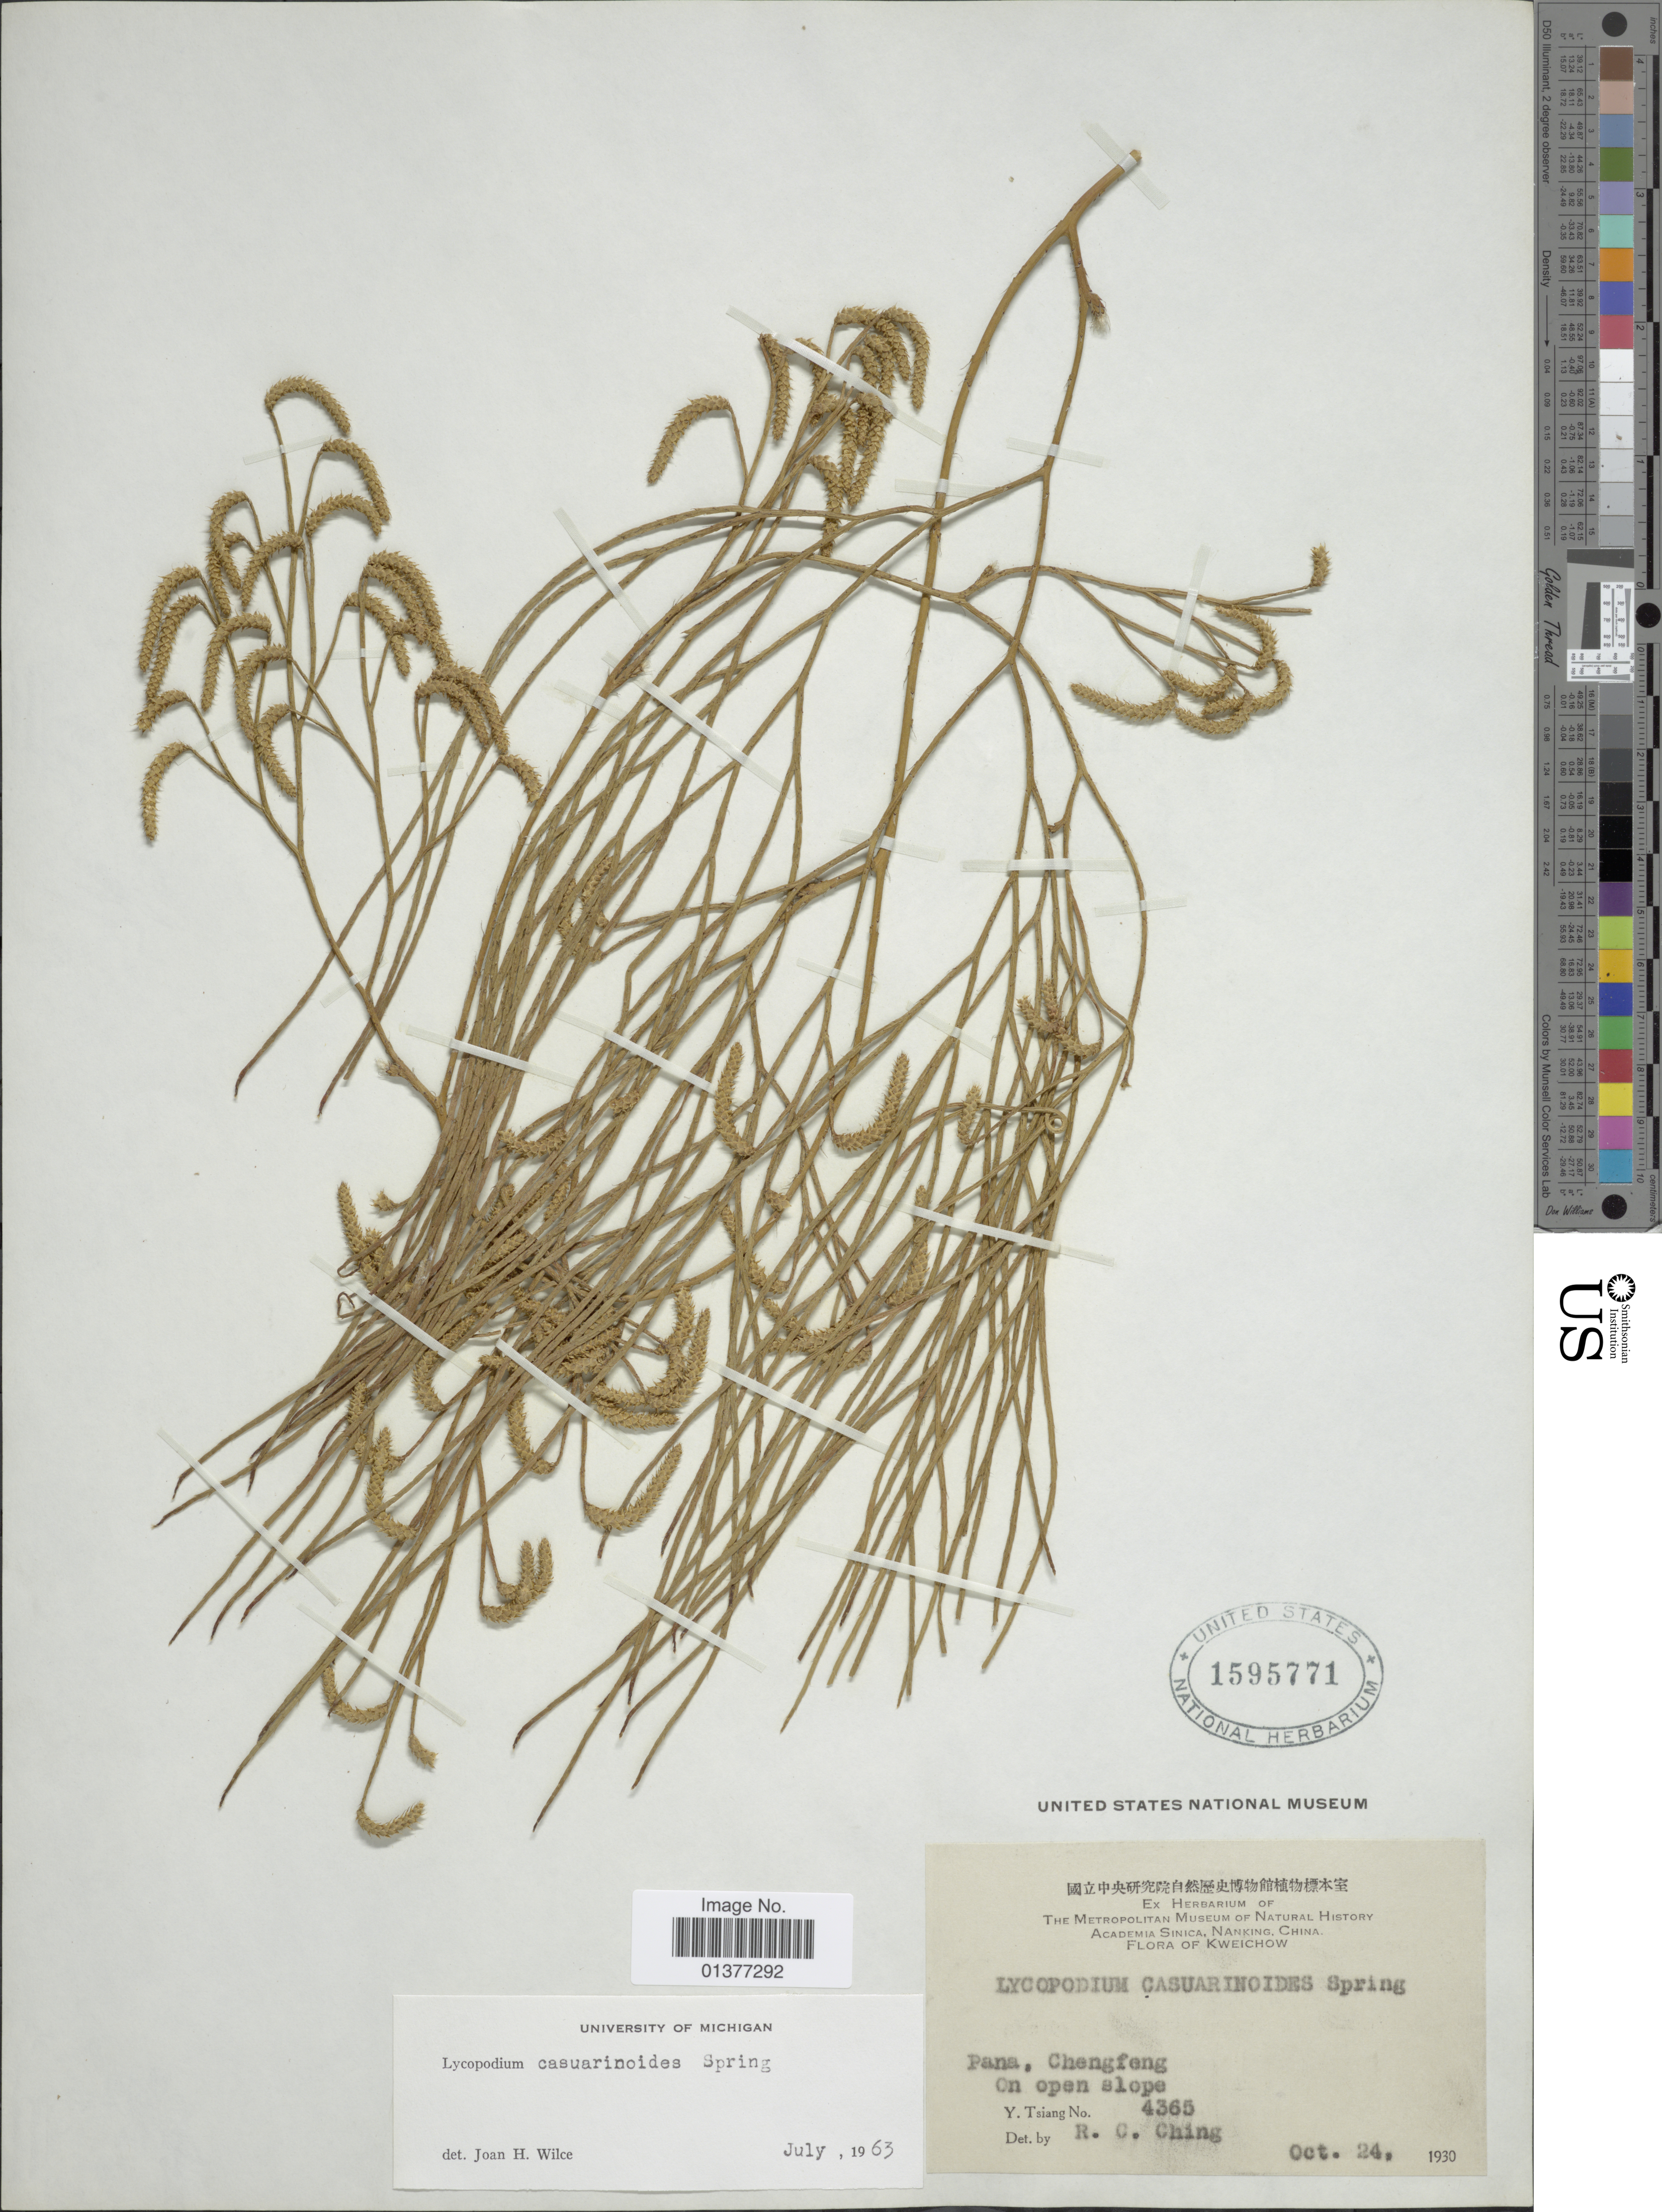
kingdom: Plantae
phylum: Tracheophyta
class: Lycopodiopsida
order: Lycopodiales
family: Lycopodiaceae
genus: Lycopodiastrum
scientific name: Lycopodiastrum casuarinoides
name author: (Spring) Holub ex R.D. Dixit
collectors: Y. Tsiang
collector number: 4365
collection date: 1930-10-24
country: China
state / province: Guizhou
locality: Kweichow, Pana, Chengfeng on open slope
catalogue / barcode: US 1595771